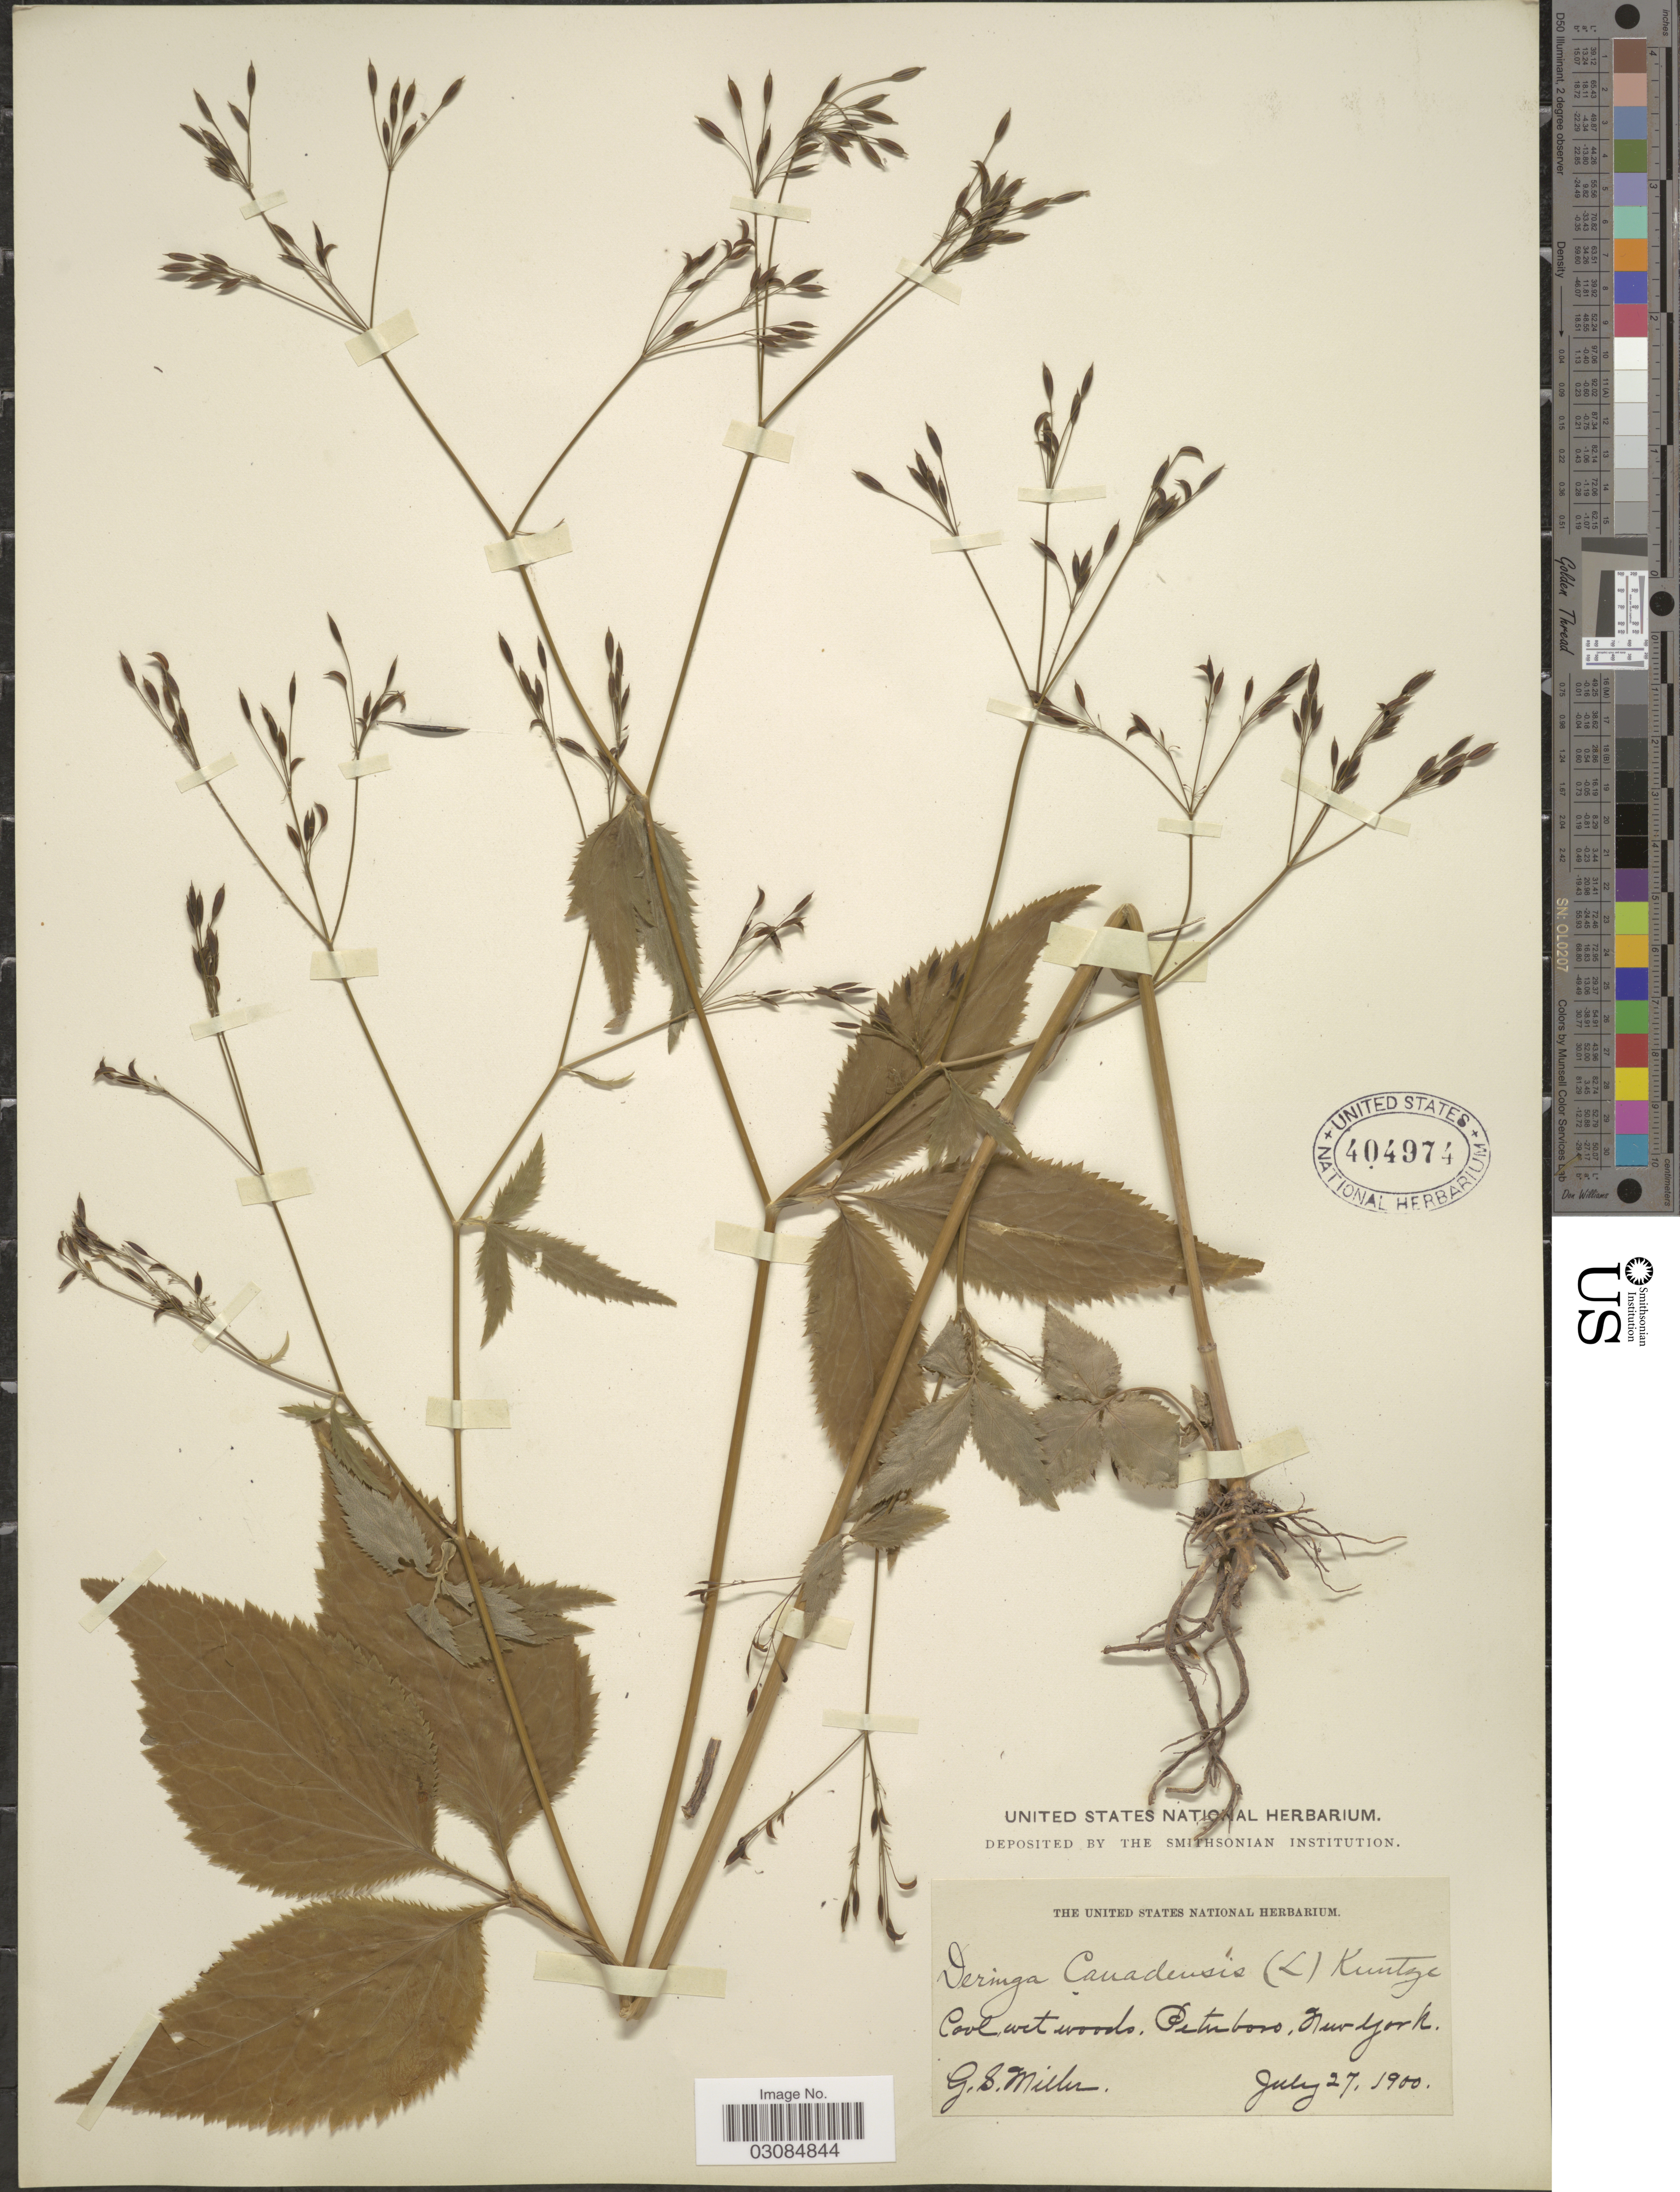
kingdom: Plantae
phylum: Tracheophyta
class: Magnoliopsida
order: Apiales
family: Apiaceae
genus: Cryptotaenia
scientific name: Cryptotaenia canadensis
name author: (L.) DC.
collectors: G. S. Miller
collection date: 1900-07-27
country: United States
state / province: New York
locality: Peterboro.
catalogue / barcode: US 404974